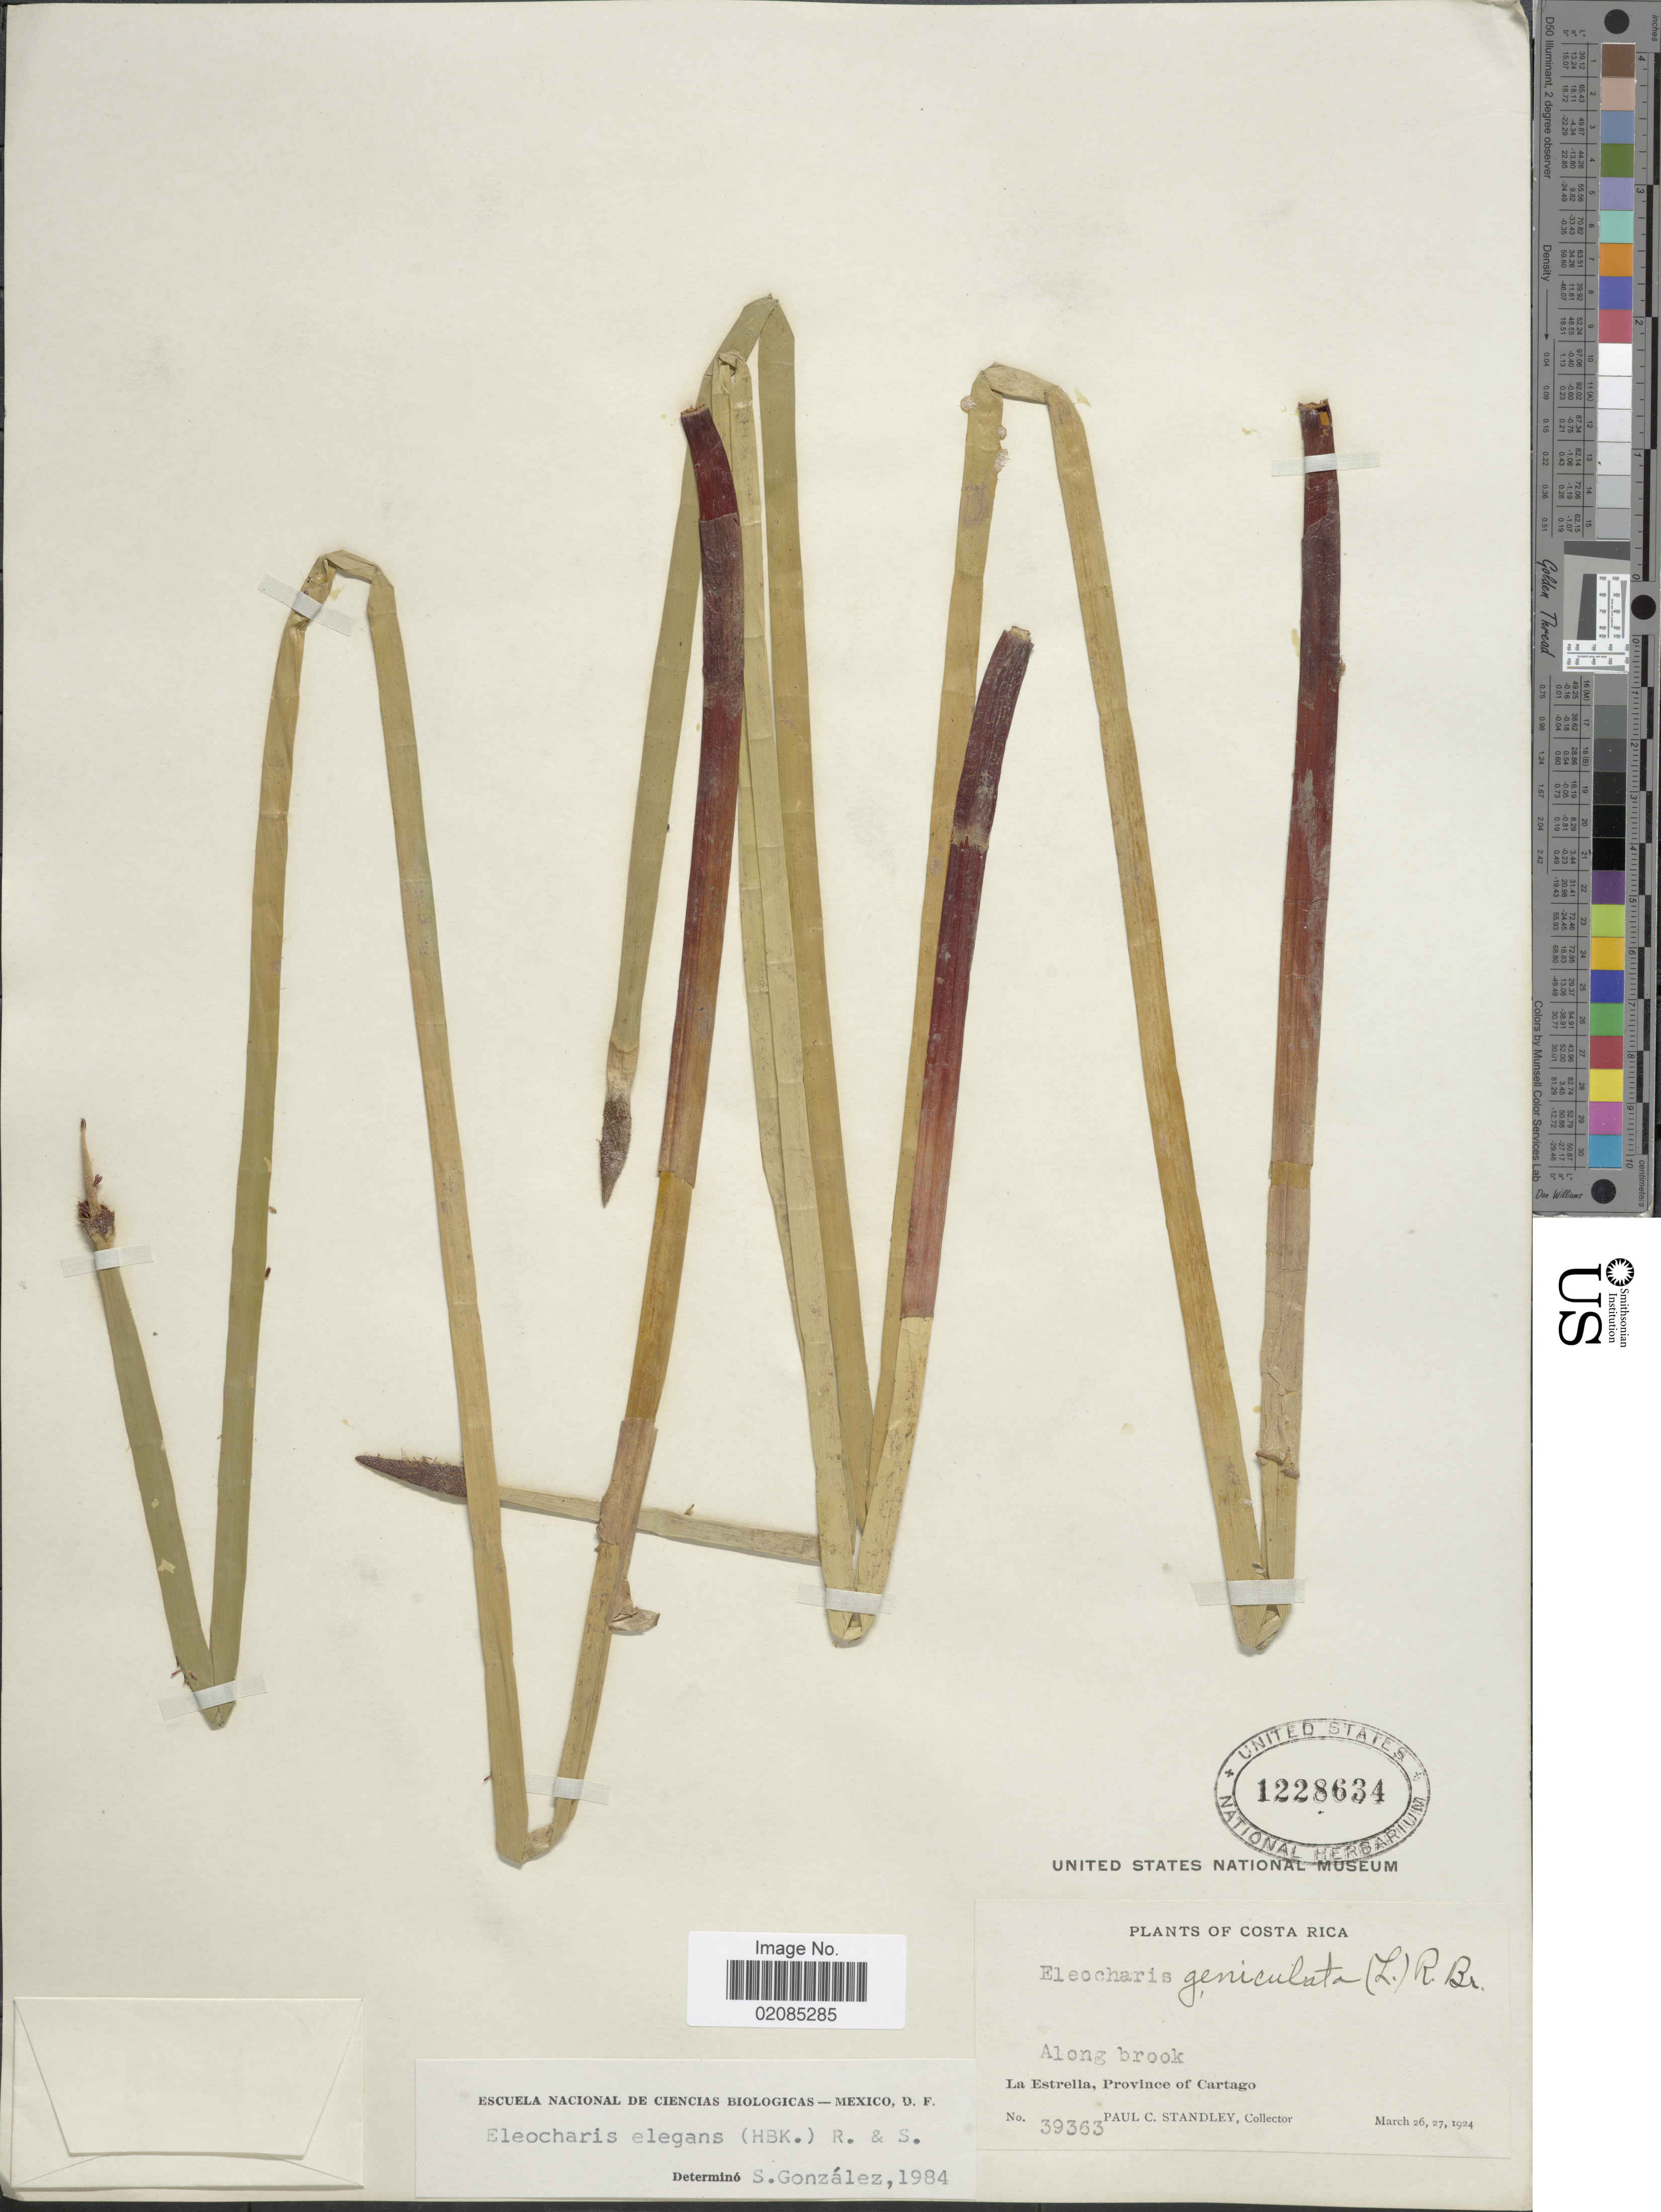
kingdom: Plantae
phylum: Tracheophyta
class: Liliopsida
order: Poales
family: Cyperaceae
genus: Eleocharis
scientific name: Eleocharis elegans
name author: (Kunth) Roem. & Schult.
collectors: P. C. Standley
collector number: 39363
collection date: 1924-03-26/1924-03-27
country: Costa Rica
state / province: Cartago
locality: Along brook, La Estrella, Province of Cartago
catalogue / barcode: US 1228634